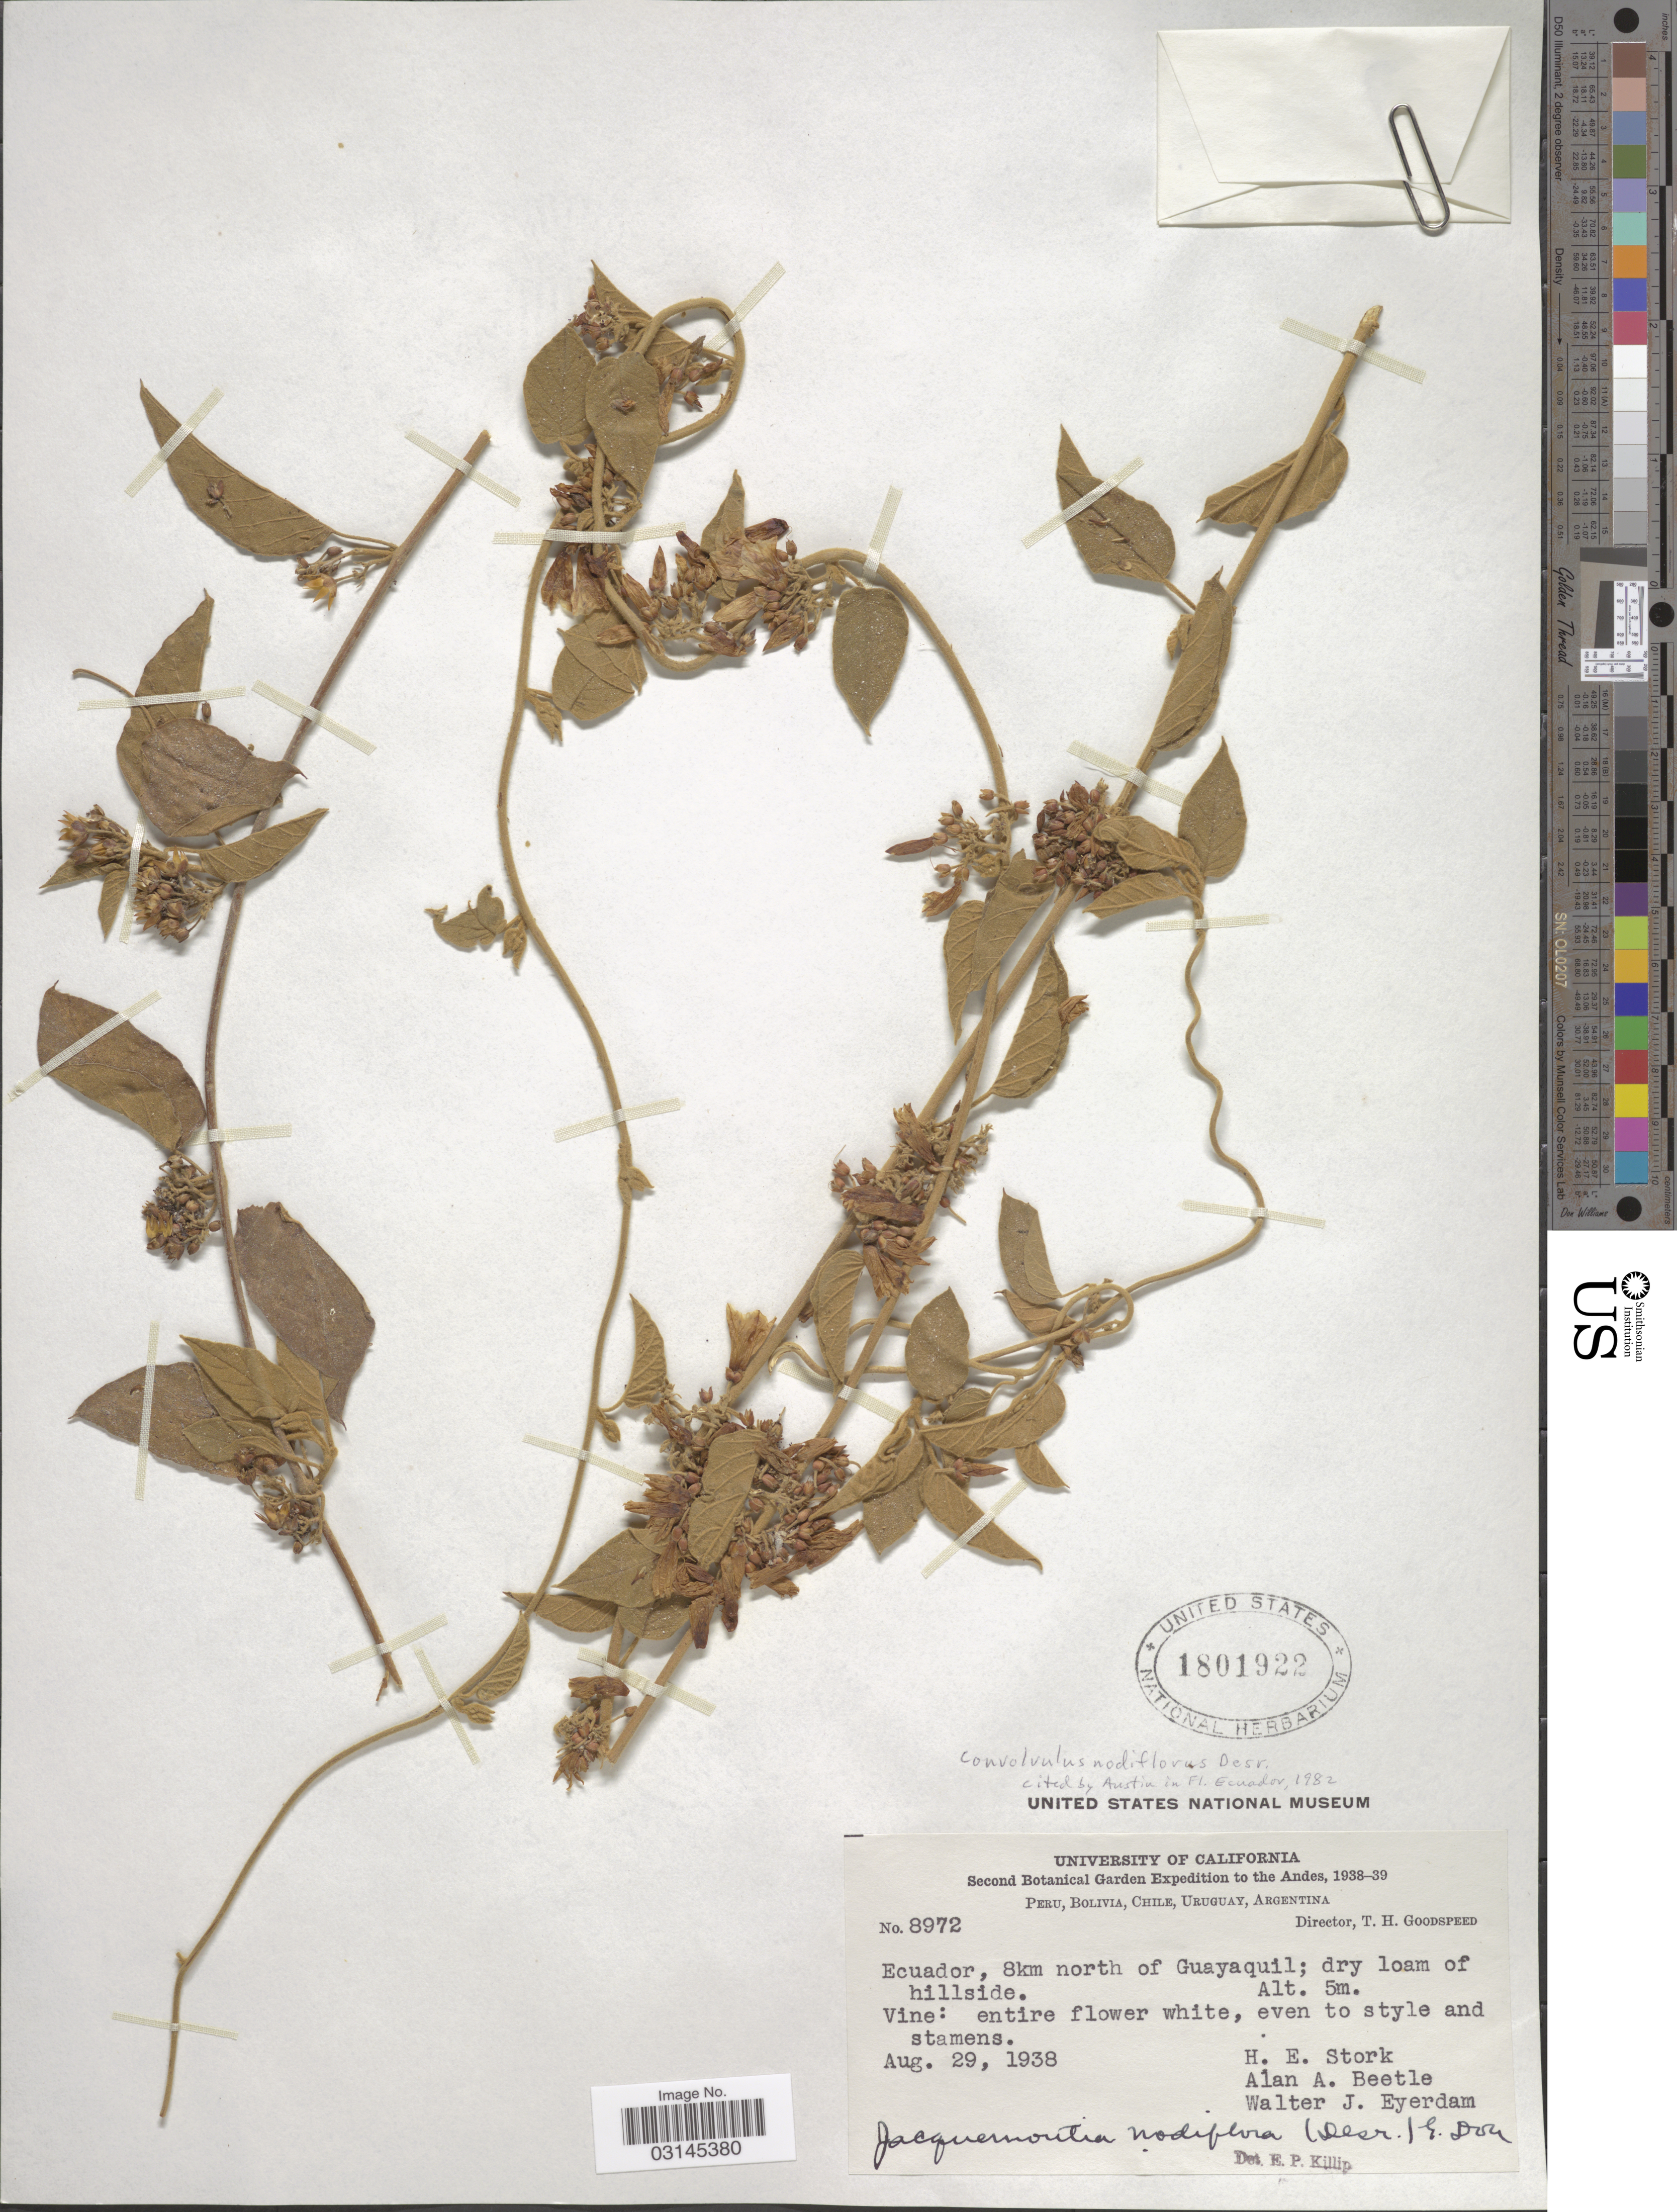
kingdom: Plantae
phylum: Tracheophyta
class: Magnoliopsida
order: Solanales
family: Convolvulaceae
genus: Convolvulus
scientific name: Convolvulus nodiflorus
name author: Desr.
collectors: H. E. Stork, A. A. Beetle & W. J. Eyerdam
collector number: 8972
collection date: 1938-08-29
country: Ecuador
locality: Andes. 8 km north of Guayaquil.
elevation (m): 5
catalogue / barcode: US 1801922